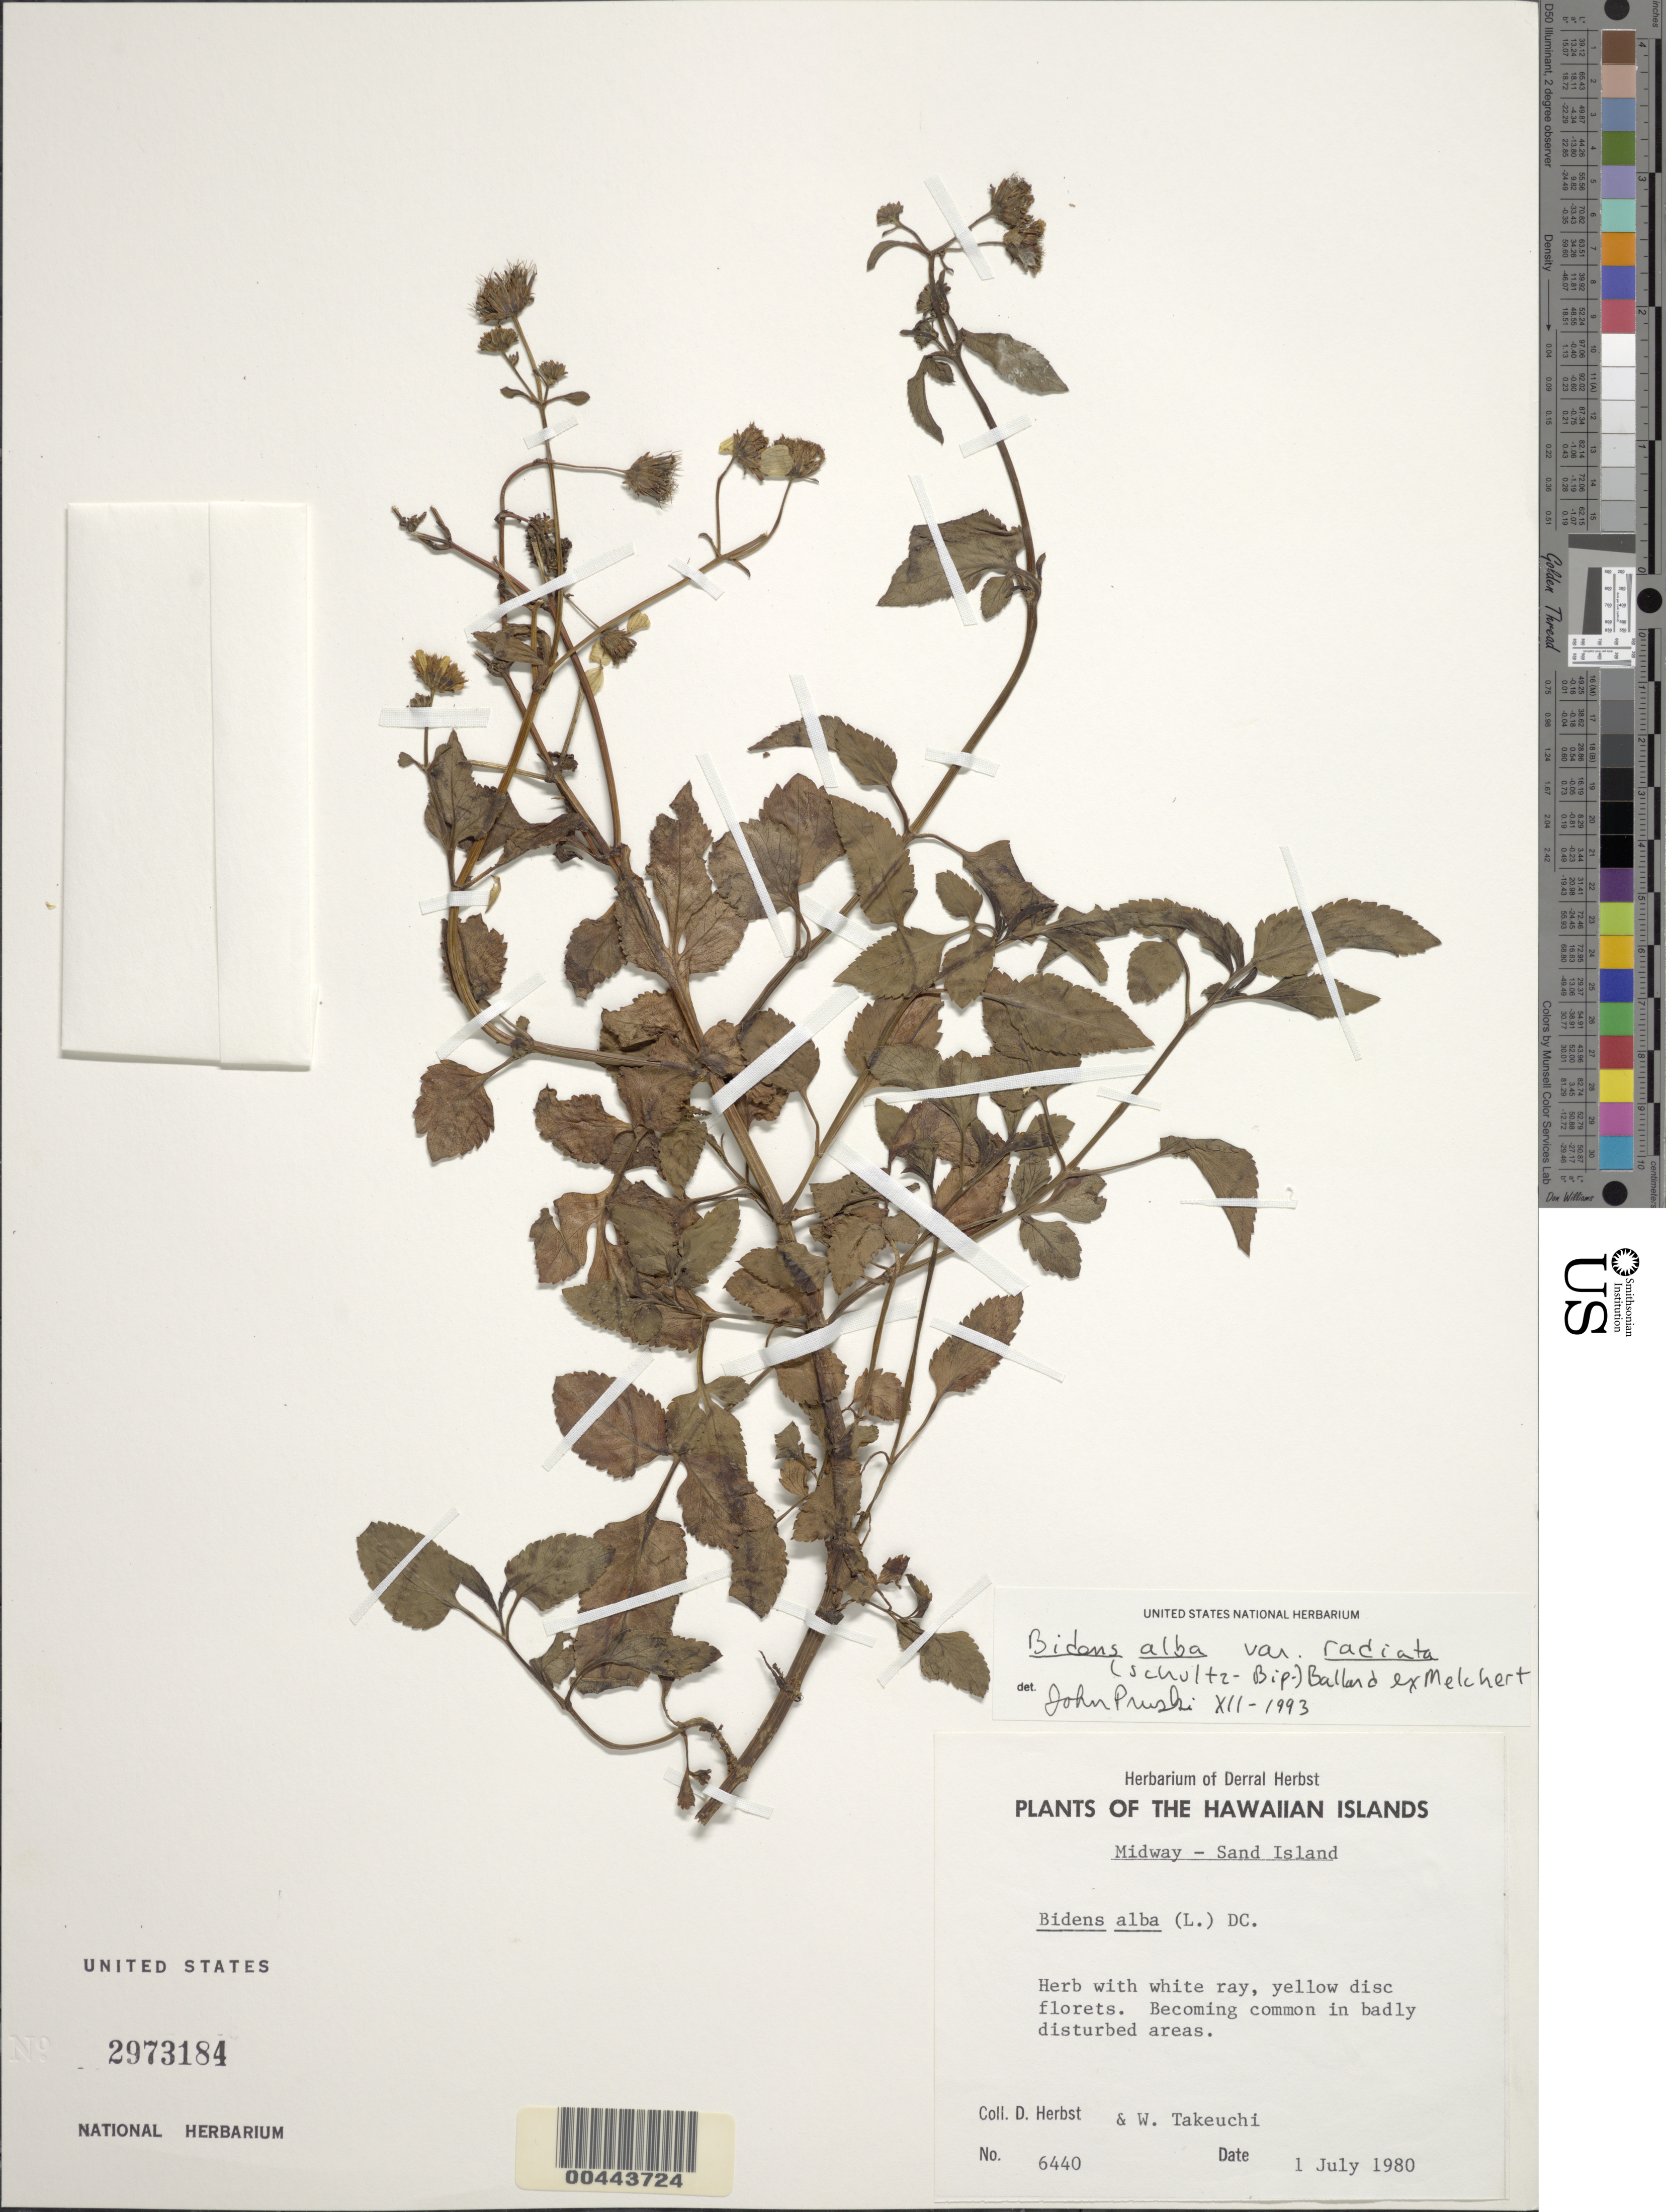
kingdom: Plantae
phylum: Tracheophyta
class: Magnoliopsida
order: Asterales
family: Asteraceae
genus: Bidens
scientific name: Bidens alba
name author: (L.) DC.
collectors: D. R. Herbst & W. N. Takeuchi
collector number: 6440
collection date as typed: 1 Jul 1980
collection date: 1980-07-01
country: U.S. Administered Pacific Islands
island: Midway Atoll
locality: Midway, Sand Islet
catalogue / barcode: US 2973184